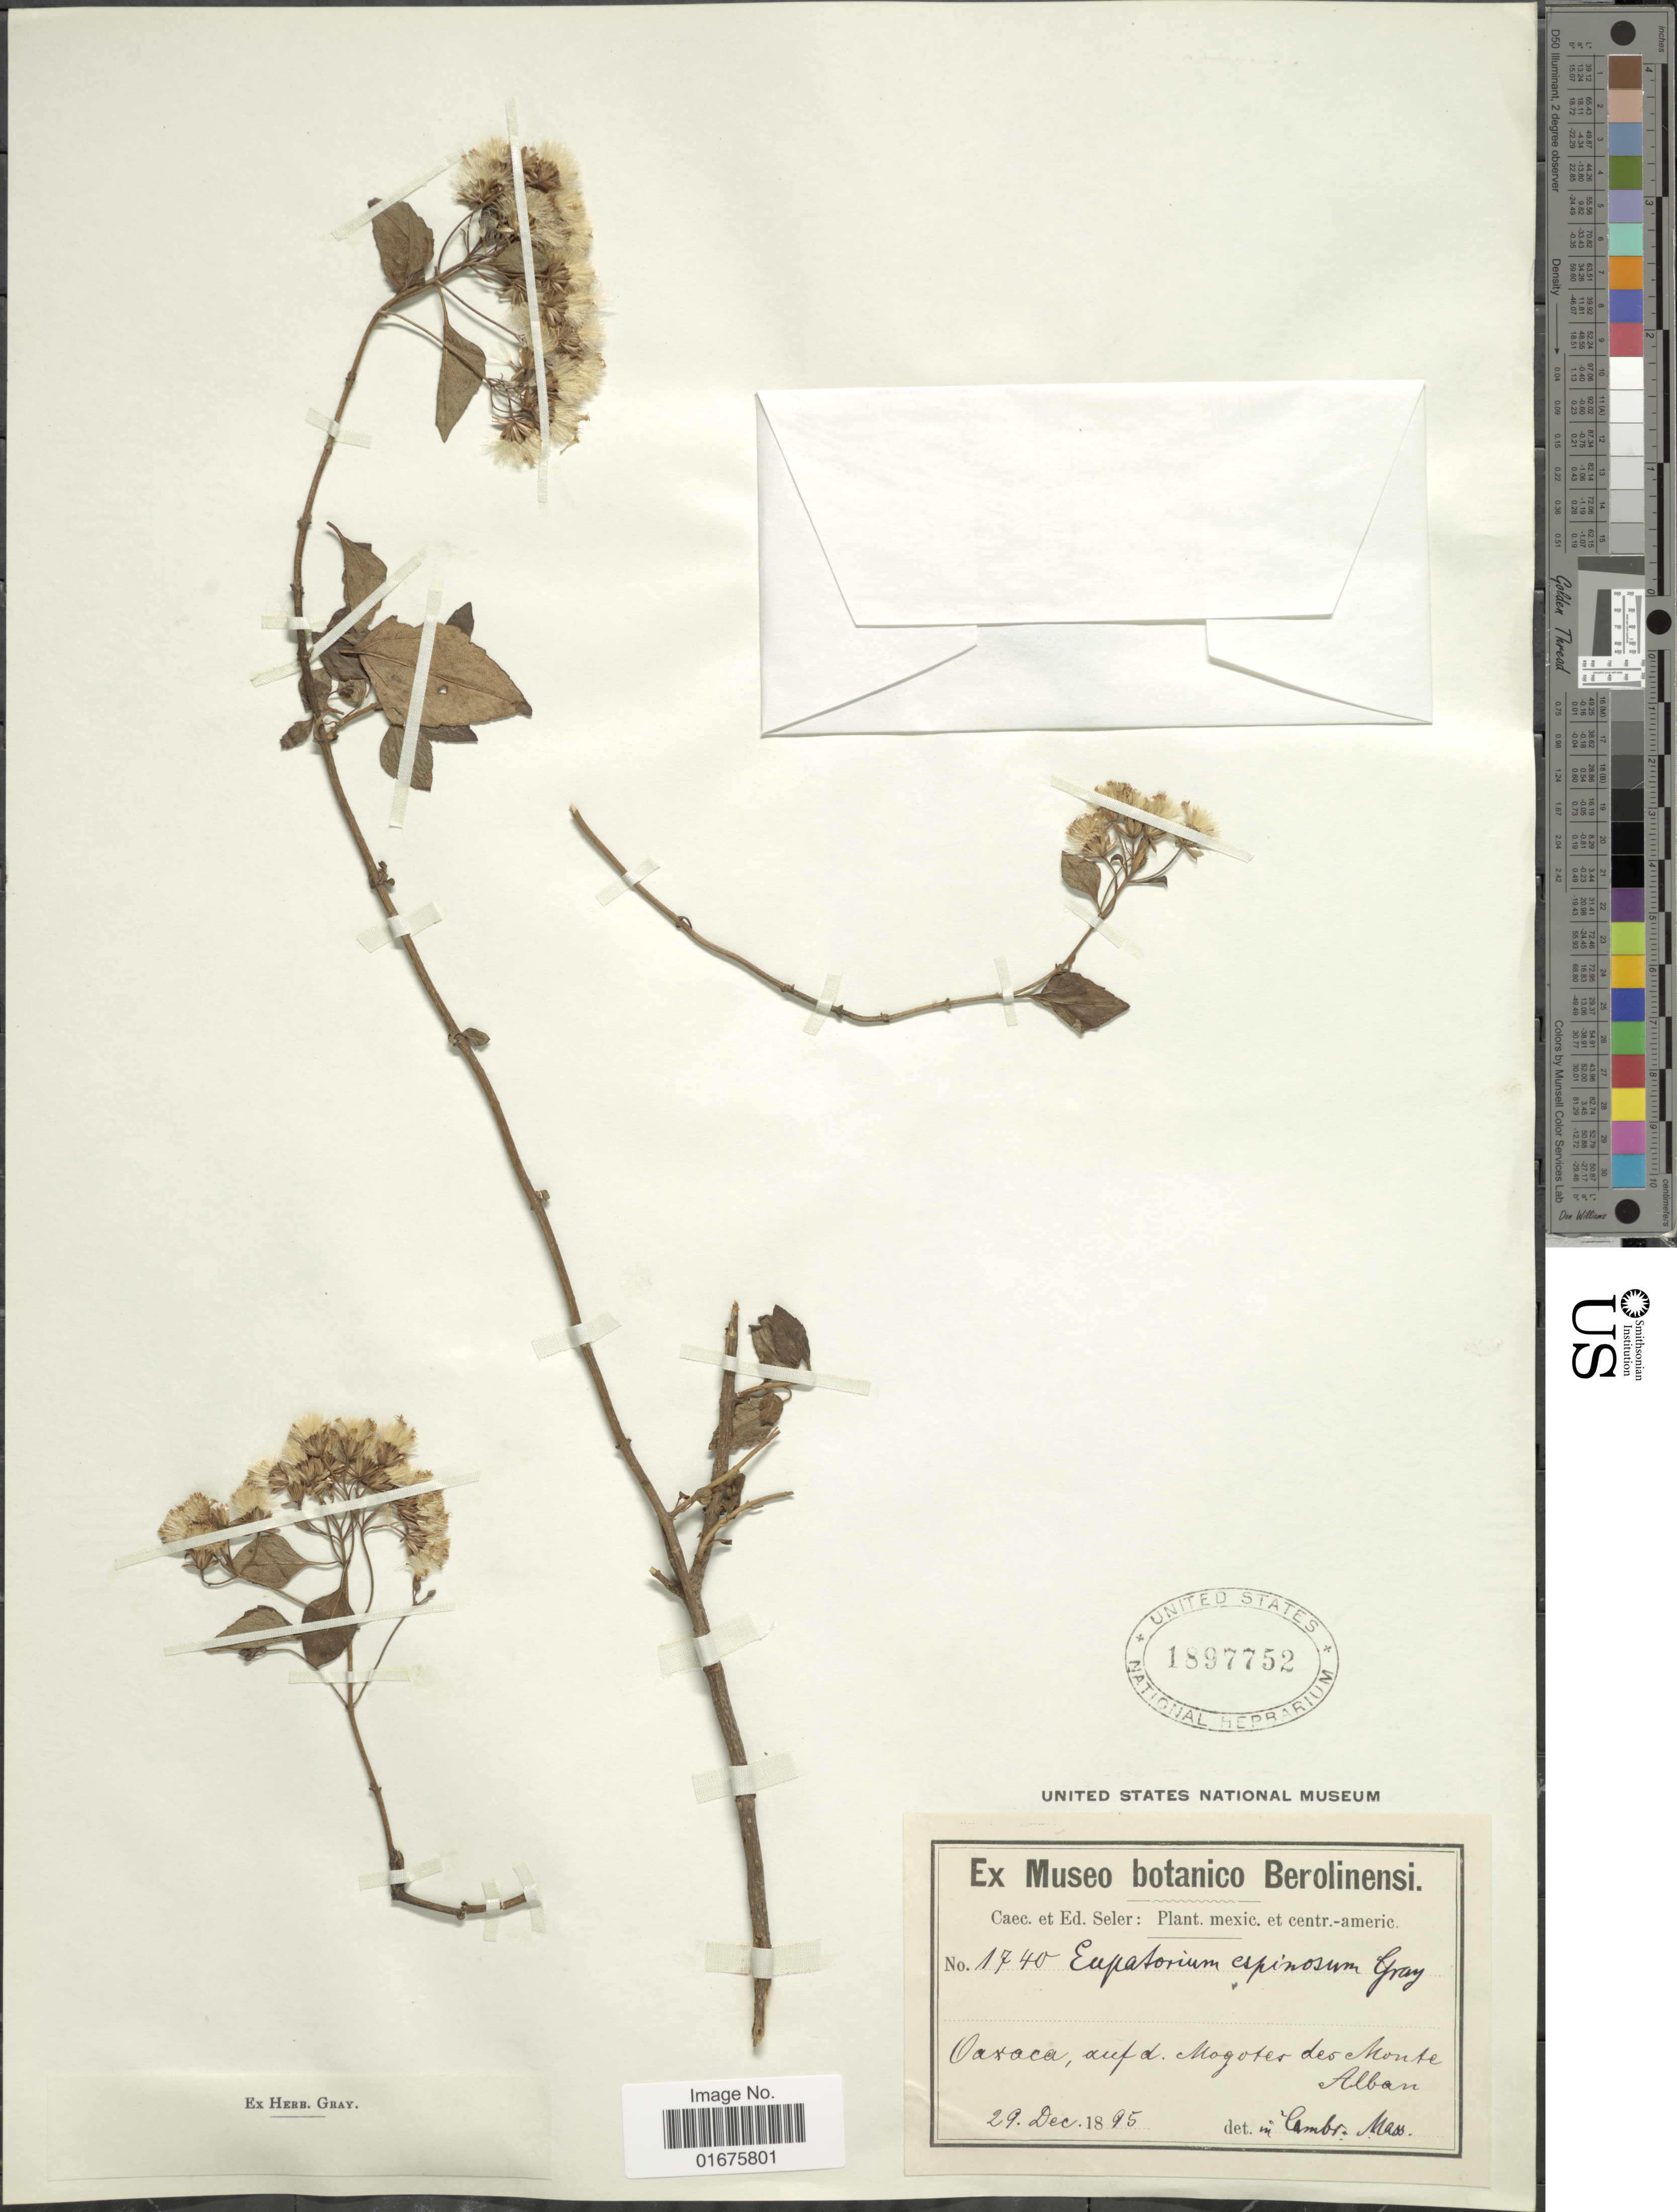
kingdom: Plantae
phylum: Tracheophyta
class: Magnoliopsida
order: Asterales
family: Asteraceae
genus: Ageratina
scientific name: Ageratina espinosarum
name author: (A. Gray) R.M. King & H. Rob.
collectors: ex Caec. et Ed Seler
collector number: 1740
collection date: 1895-12-29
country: Mexico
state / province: Oaxaca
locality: Auf d Mogoter des Monte Alban [interpreted]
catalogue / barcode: US 1897752